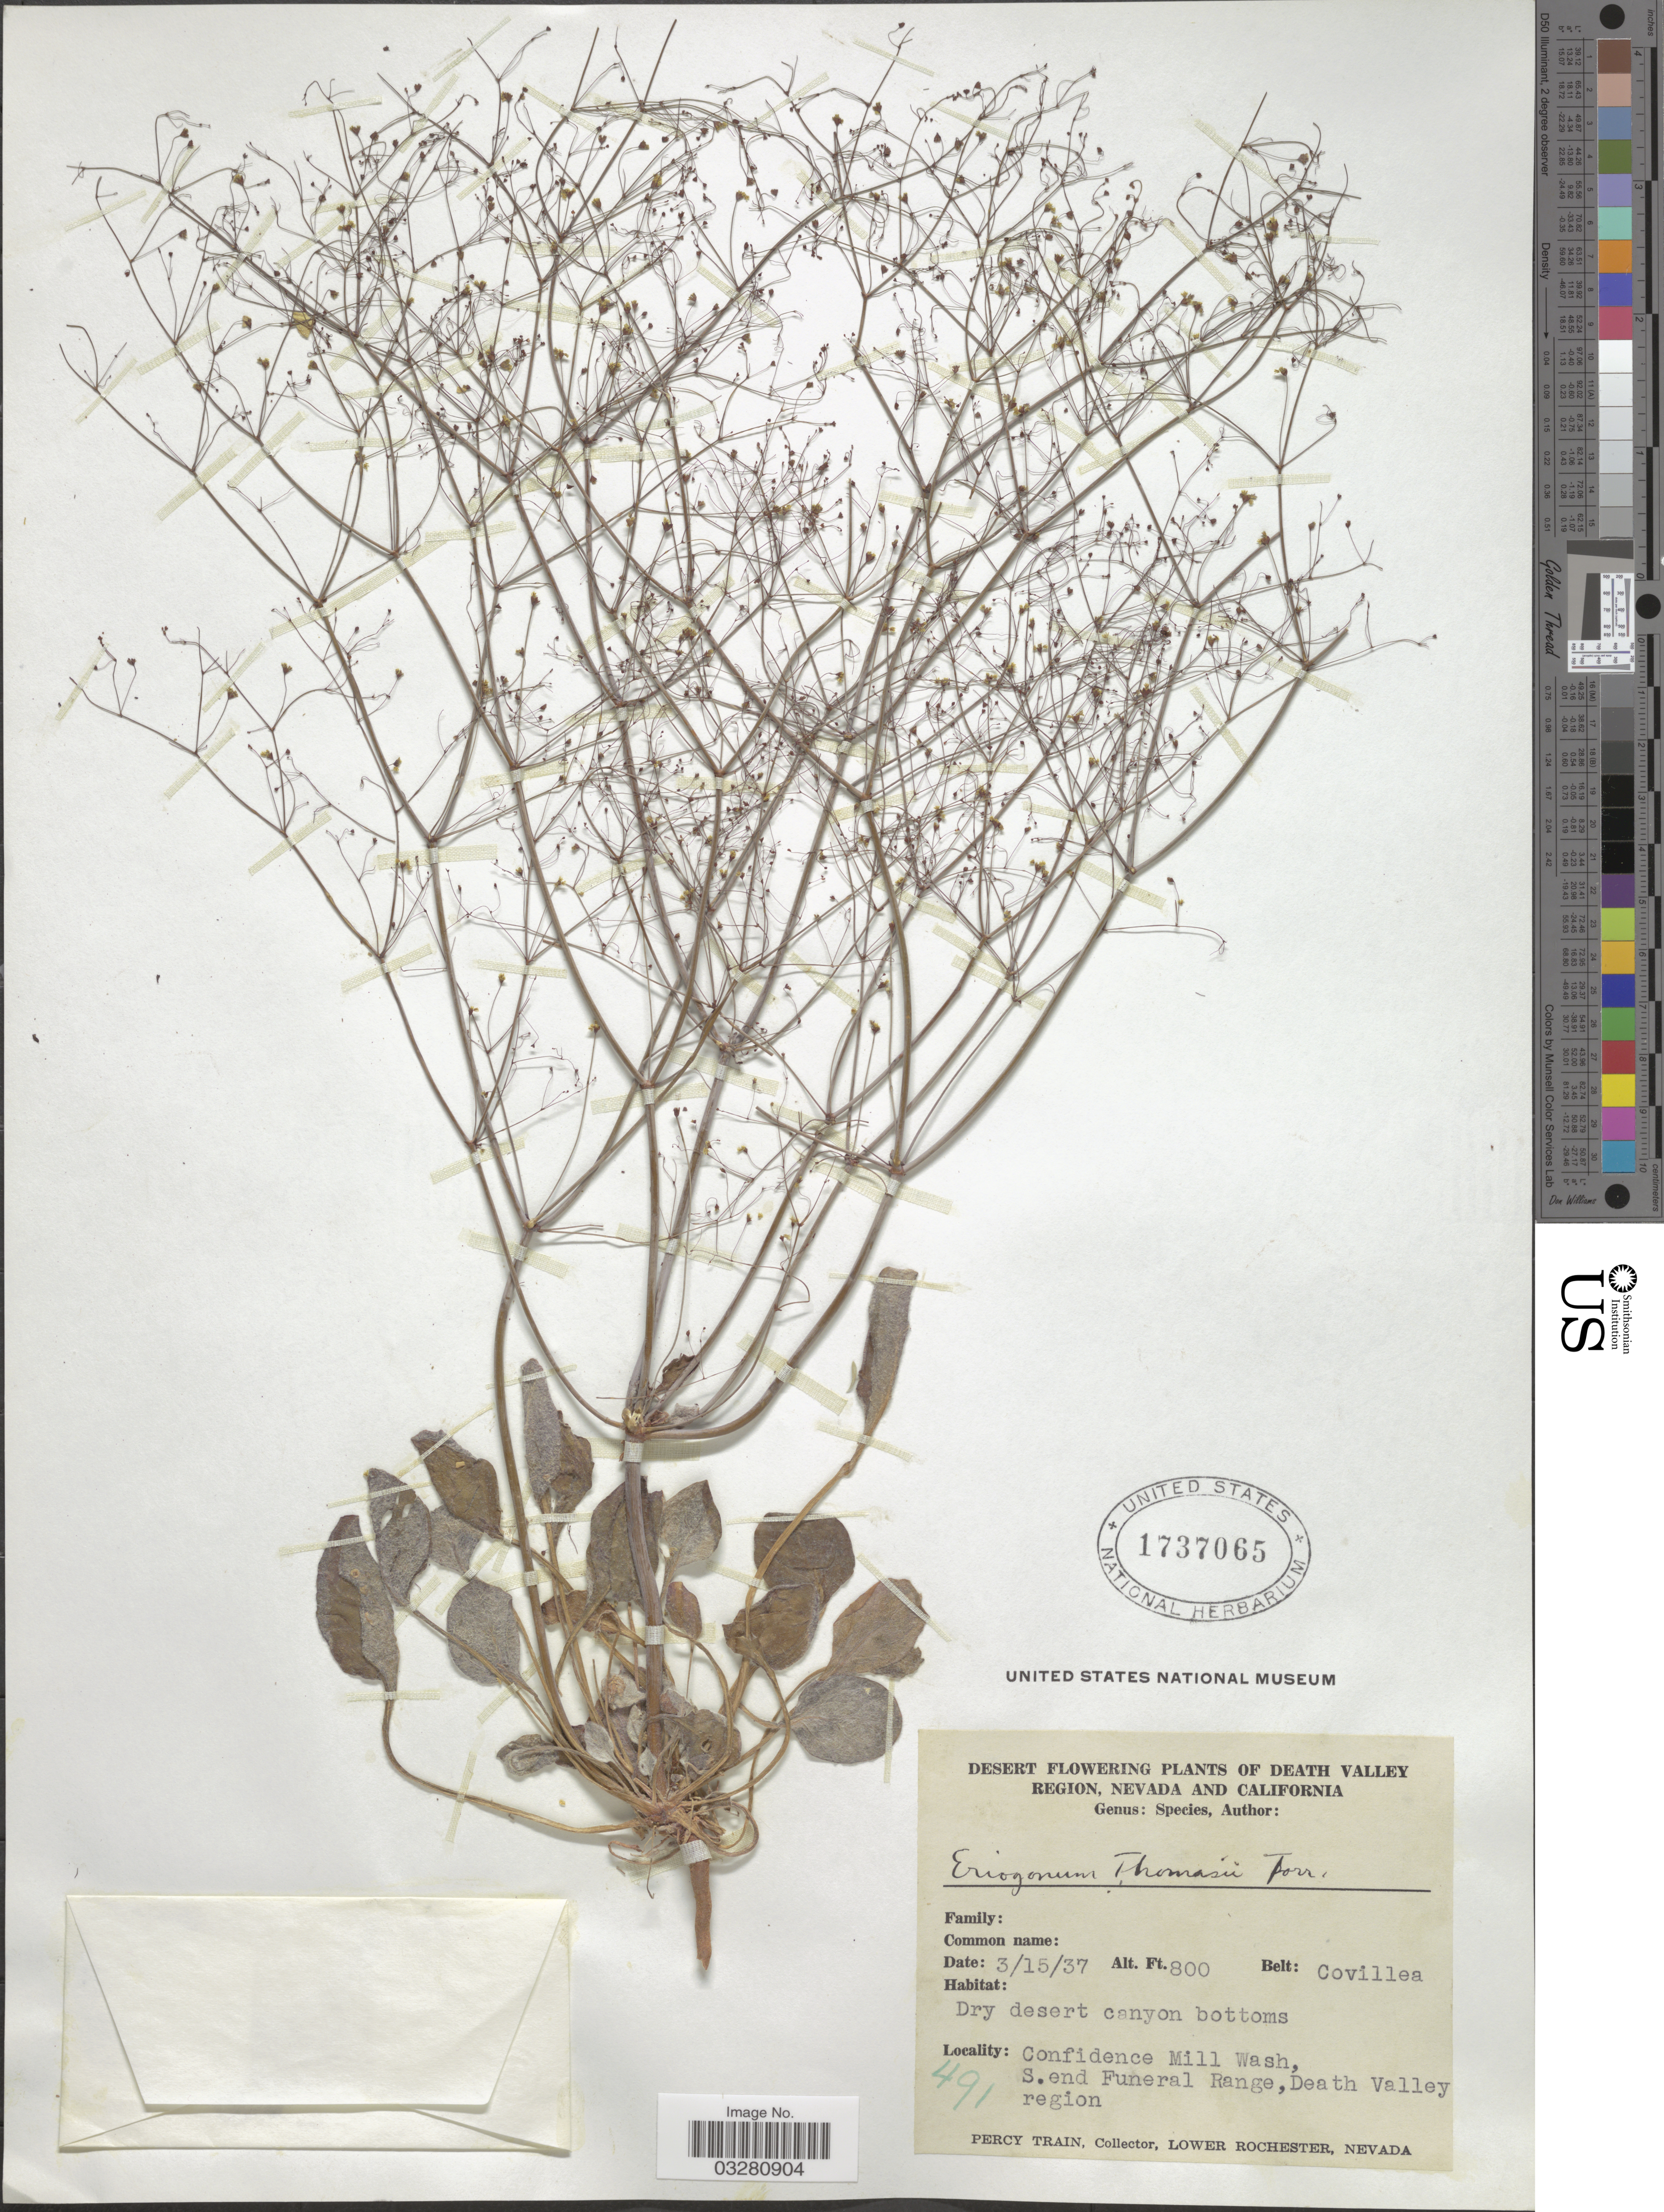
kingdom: Plantae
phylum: Tracheophyta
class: Magnoliopsida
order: Caryophyllales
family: Polygonaceae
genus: Eriogonum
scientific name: Eriogonum thomasii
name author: Torr.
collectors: P. Train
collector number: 491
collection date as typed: Transcribed d/m/y: 15/3/37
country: United States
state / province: Washington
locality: Death Valley. Confidence Mill Wash, S. end Funeral Range, Death Valley region.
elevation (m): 244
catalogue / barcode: US 1737065